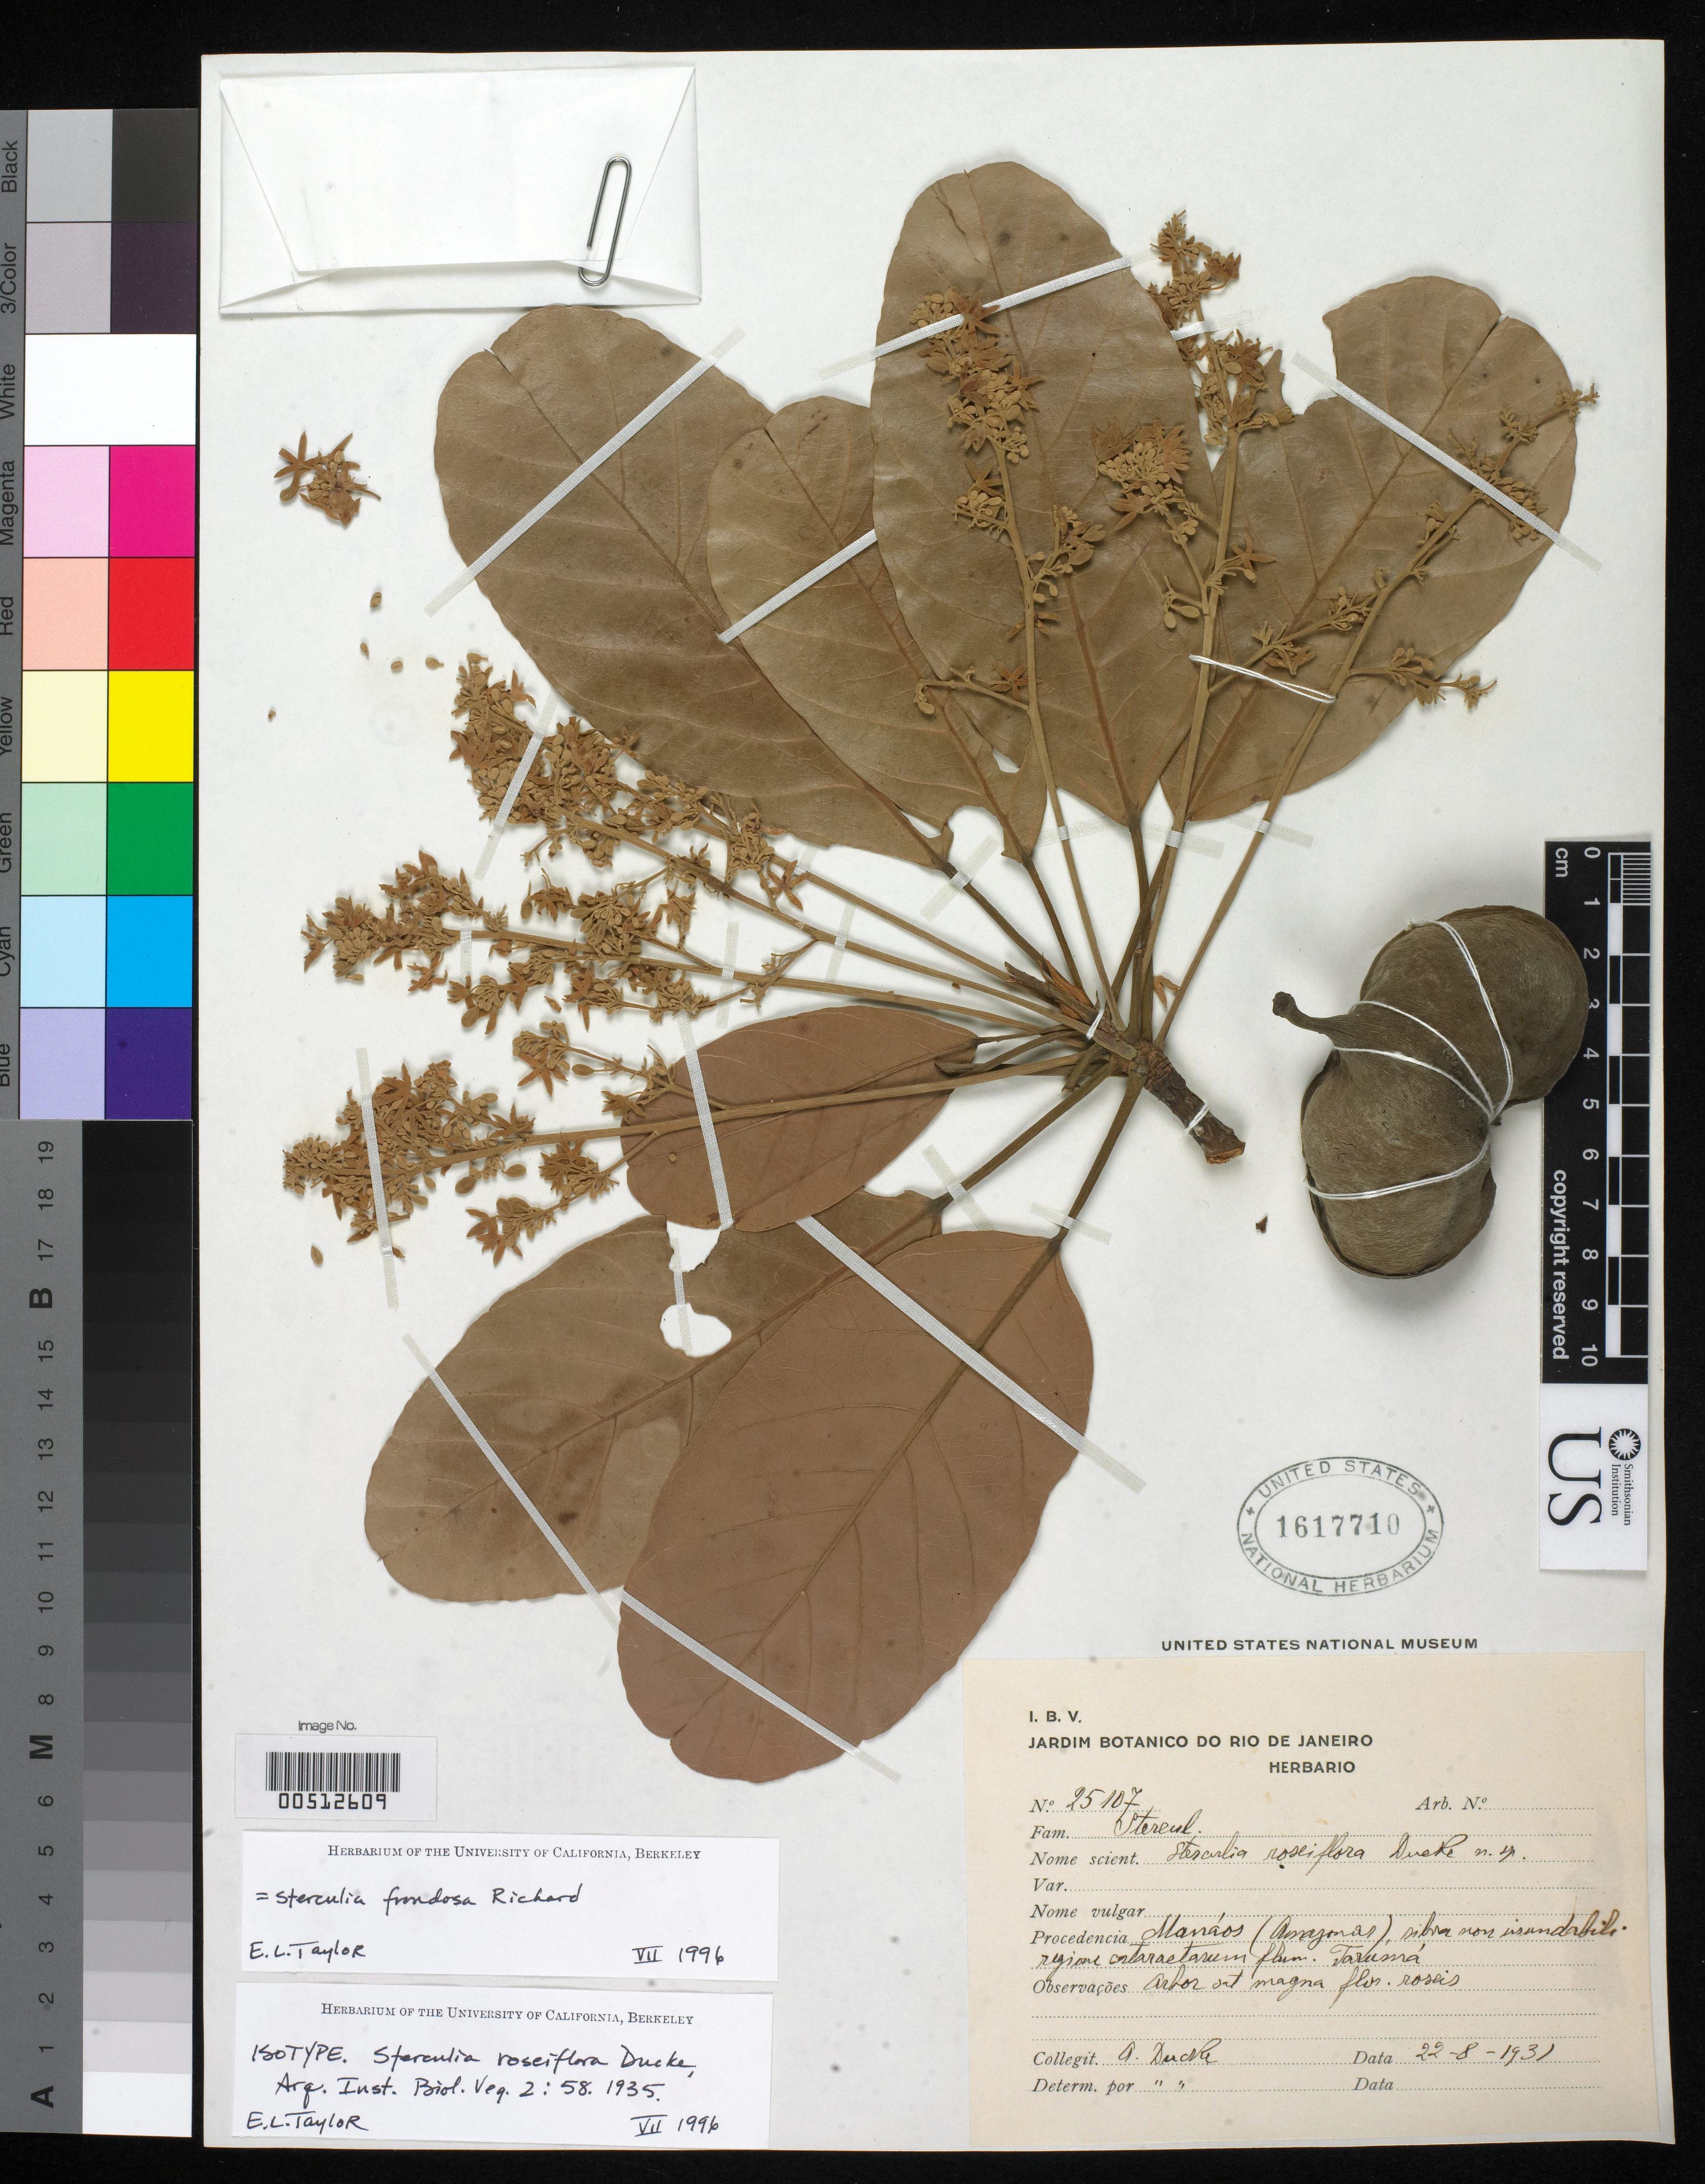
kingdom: Plantae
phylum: Tracheophyta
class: Magnoliopsida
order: Malvales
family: Malvaceae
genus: Sterculia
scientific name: Sterculia roseiflora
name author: Ducke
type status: Isotype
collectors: A. Ducke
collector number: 25107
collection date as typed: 28 Aug 1931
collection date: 1931-08-28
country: Brazil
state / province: Amazonas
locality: Manaos, Taruma.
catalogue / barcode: US 1617710